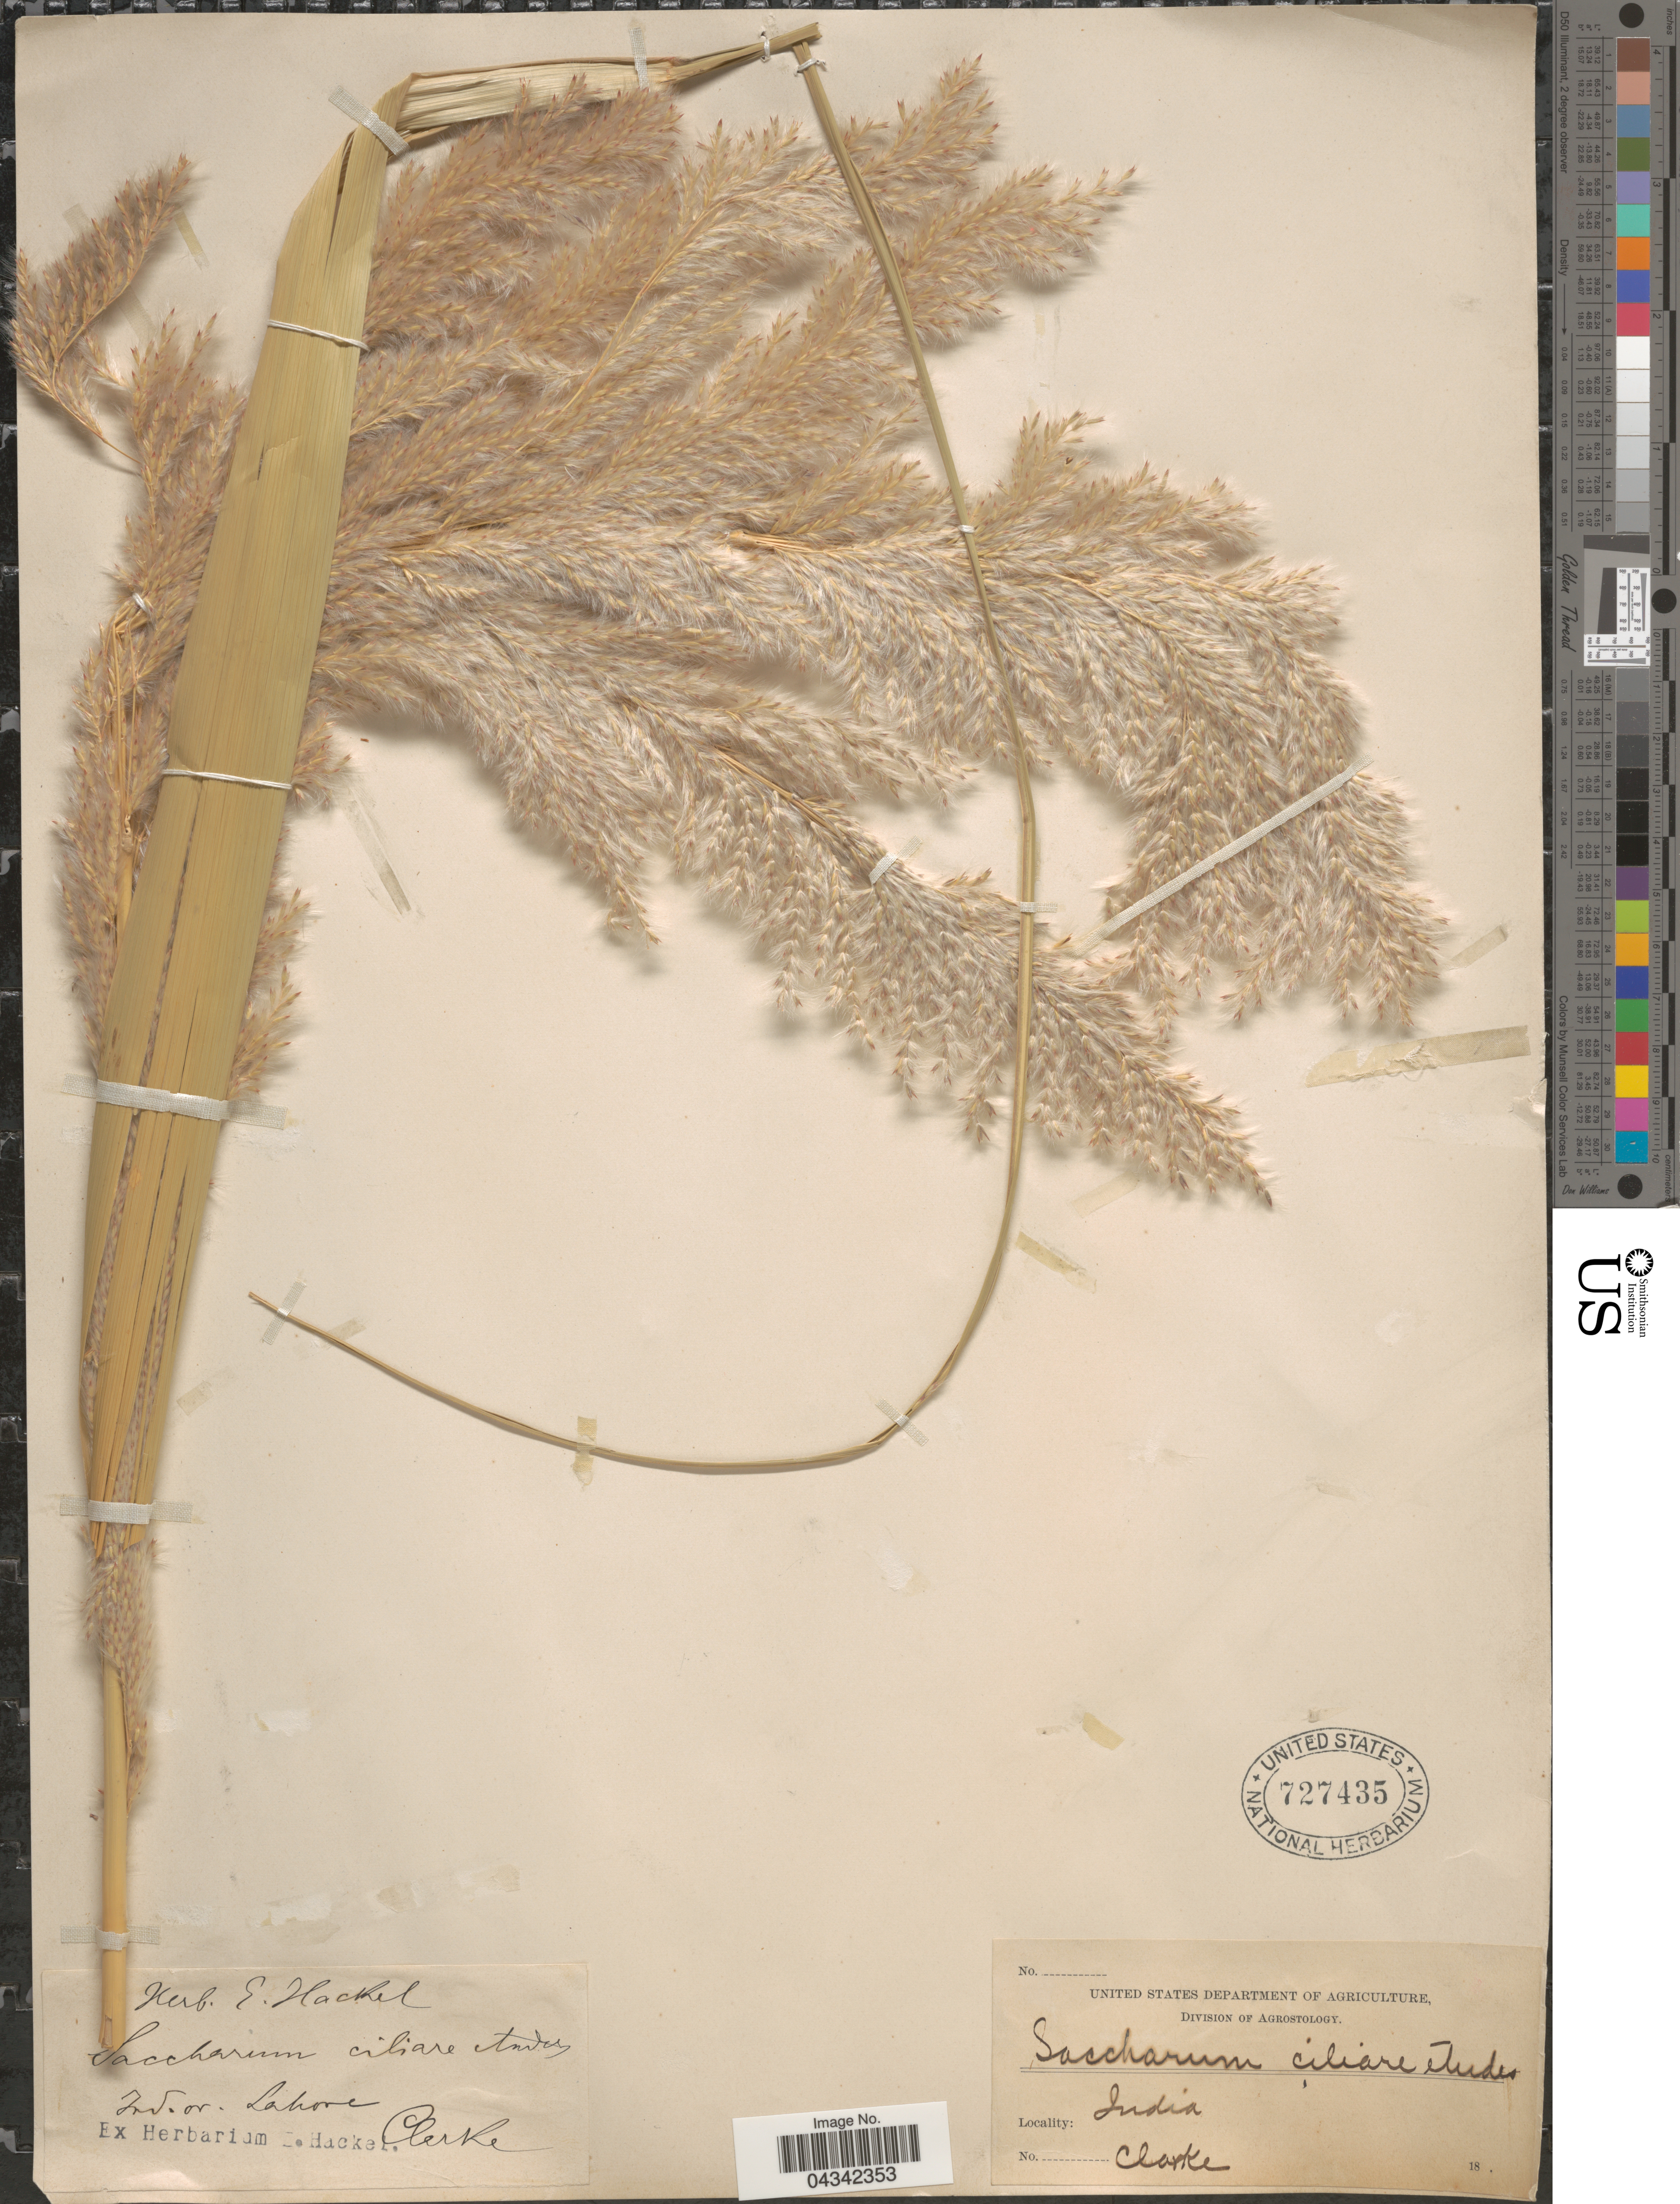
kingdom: Plantae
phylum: Tracheophyta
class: Liliopsida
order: Poales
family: Poaceae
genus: Tripidium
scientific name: Tripidium bengalense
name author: (Retz.) H. Scholz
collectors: Clarke, --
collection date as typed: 18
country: Pakistan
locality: India or. Lahore.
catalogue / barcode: US 727435